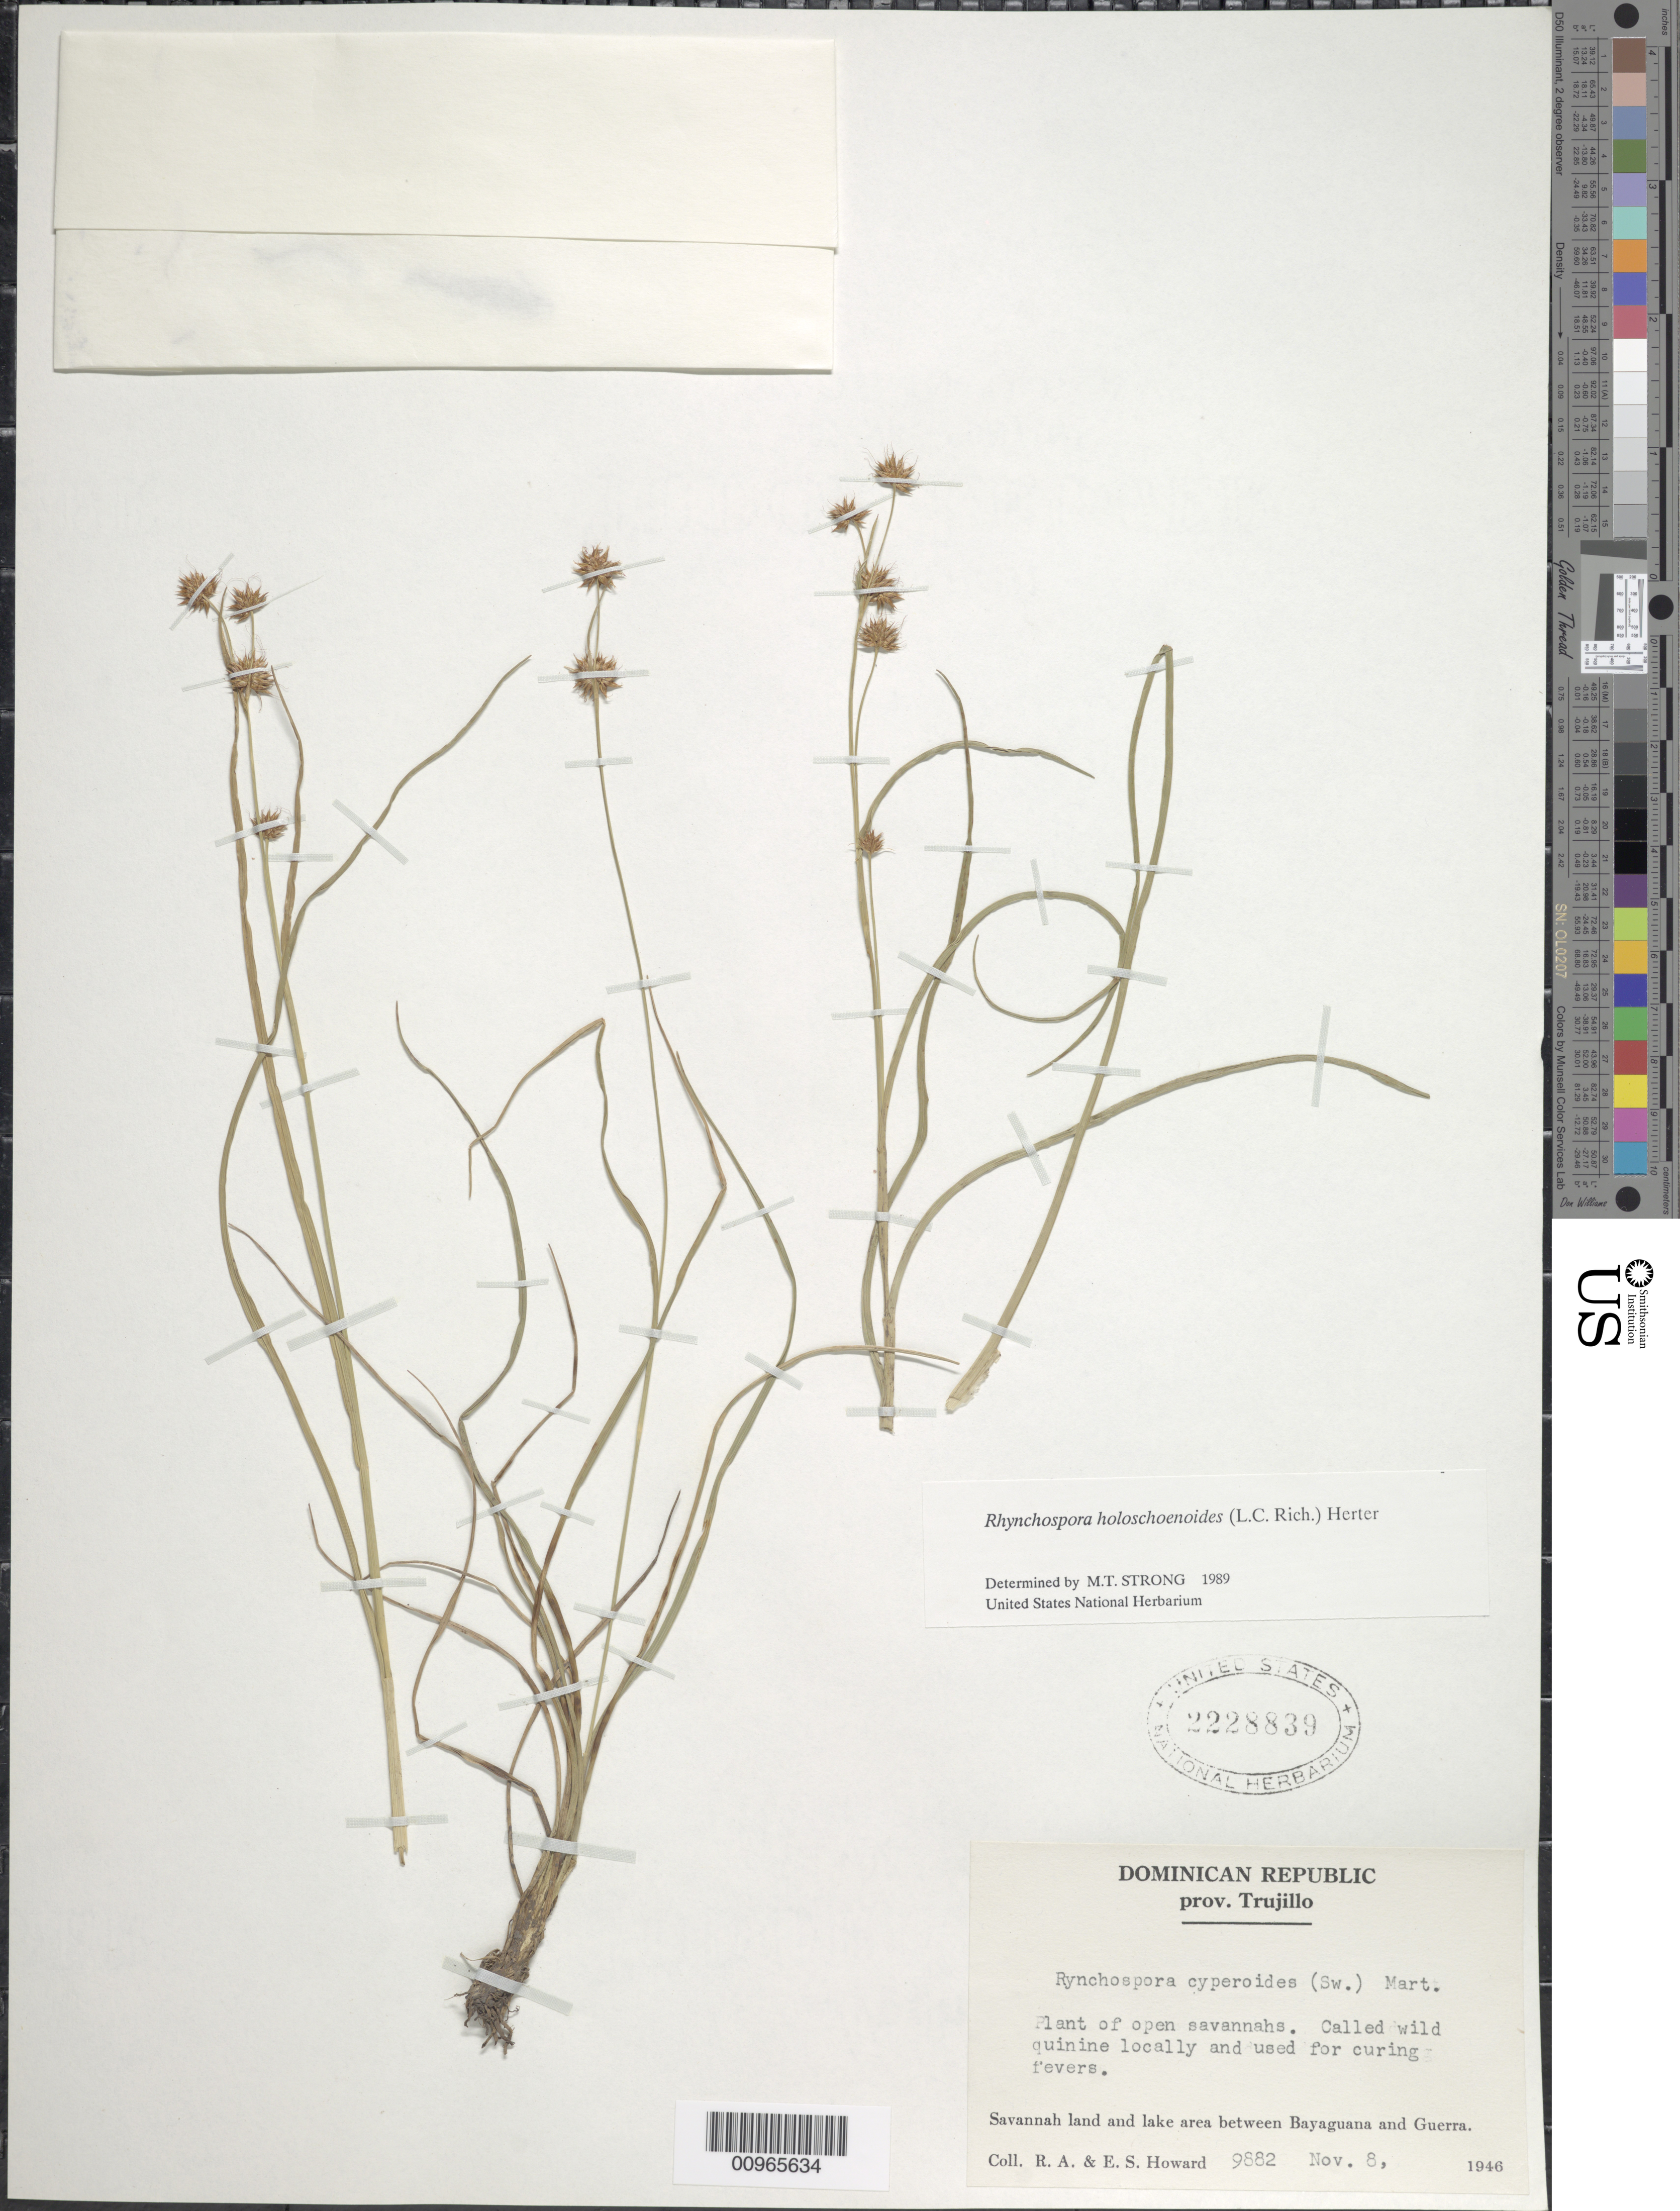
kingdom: Plantae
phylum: Tracheophyta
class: Liliopsida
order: Poales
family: Cyperaceae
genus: Rhynchospora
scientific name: Rhynchospora holoschoenoides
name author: (Rich.) Herter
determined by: Strong, M. T., (US), Smithsonian Institution - National Museum of Natural History (UNITED STATES)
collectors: R. A. Howard & E. S. Howard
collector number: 9882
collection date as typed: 08 Nov 1946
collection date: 1946-11-08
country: Dominican Republic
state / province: Santo Domingo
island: Hispaniola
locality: Savannah land and lake area between Bayaguana and Guerra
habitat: Open savannahs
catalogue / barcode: US 2228839